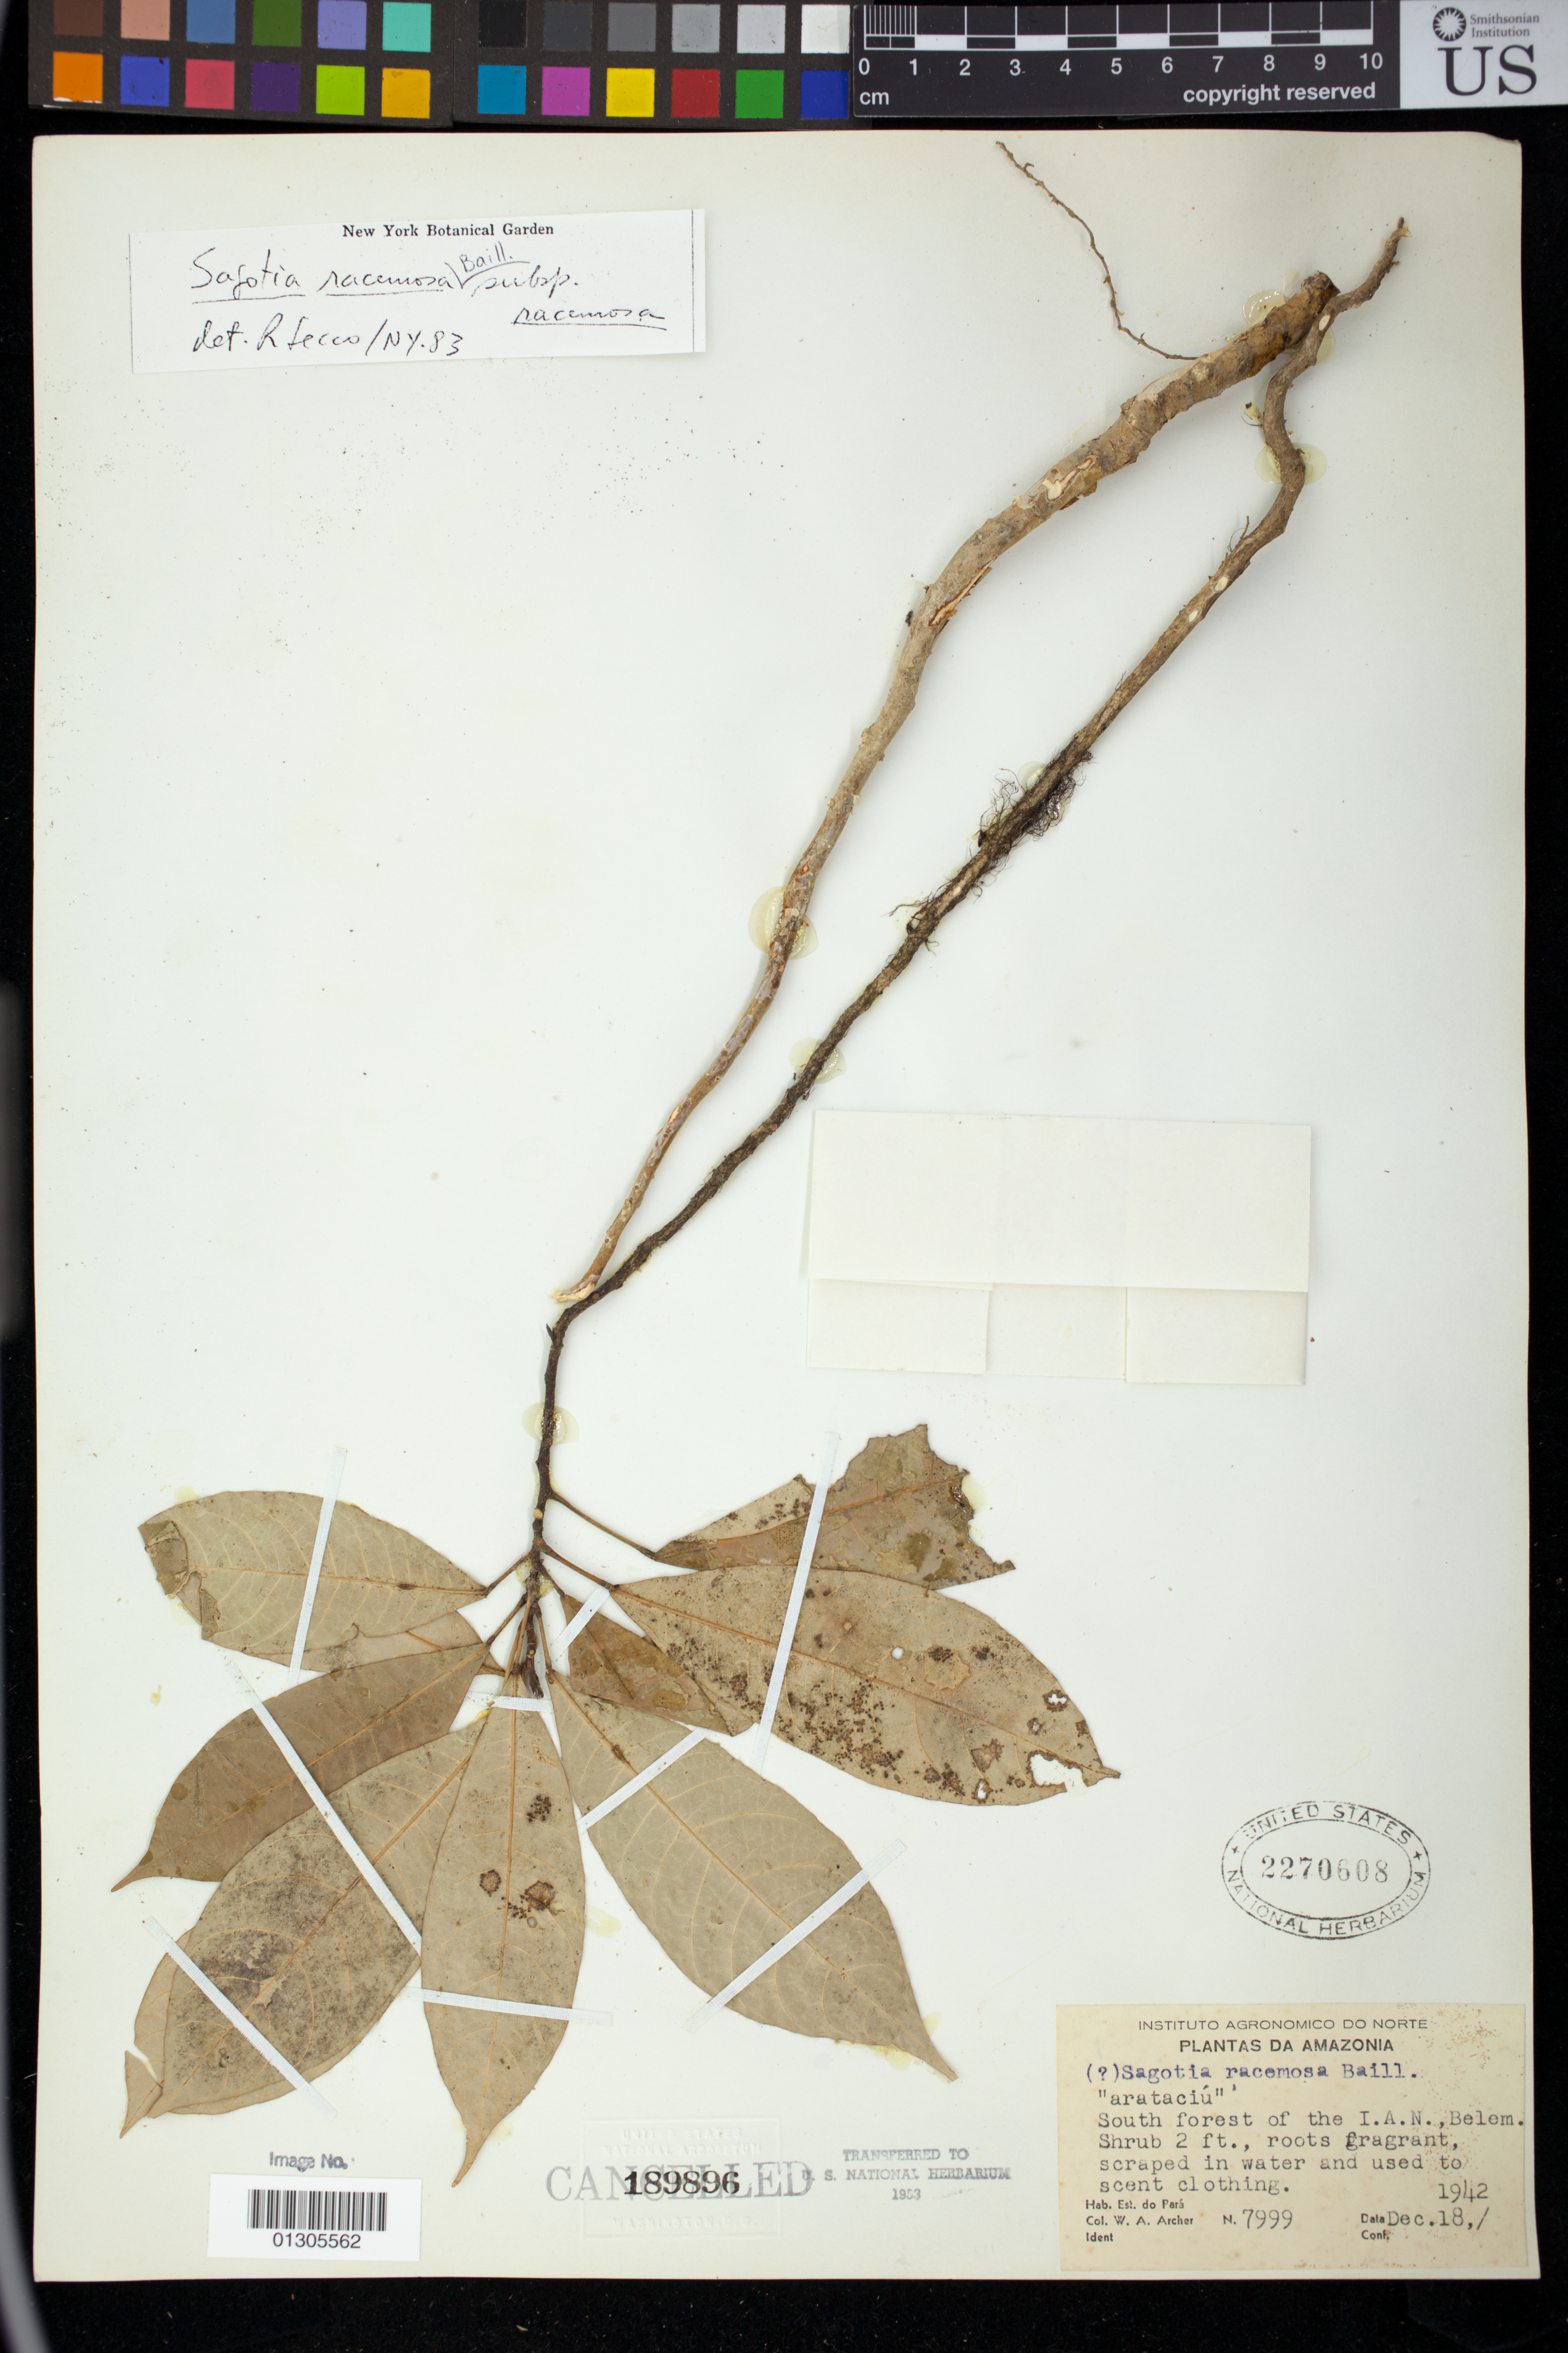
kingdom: Plantae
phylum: Tracheophyta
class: Magnoliopsida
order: Malpighiales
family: Euphorbiaceae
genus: Sagotia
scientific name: Sagotia racemosa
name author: Baill.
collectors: W. A. Archer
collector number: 7999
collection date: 1942-12-18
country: Brazil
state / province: Pará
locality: South forest of the I.A.N., Belem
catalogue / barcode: US 2270608